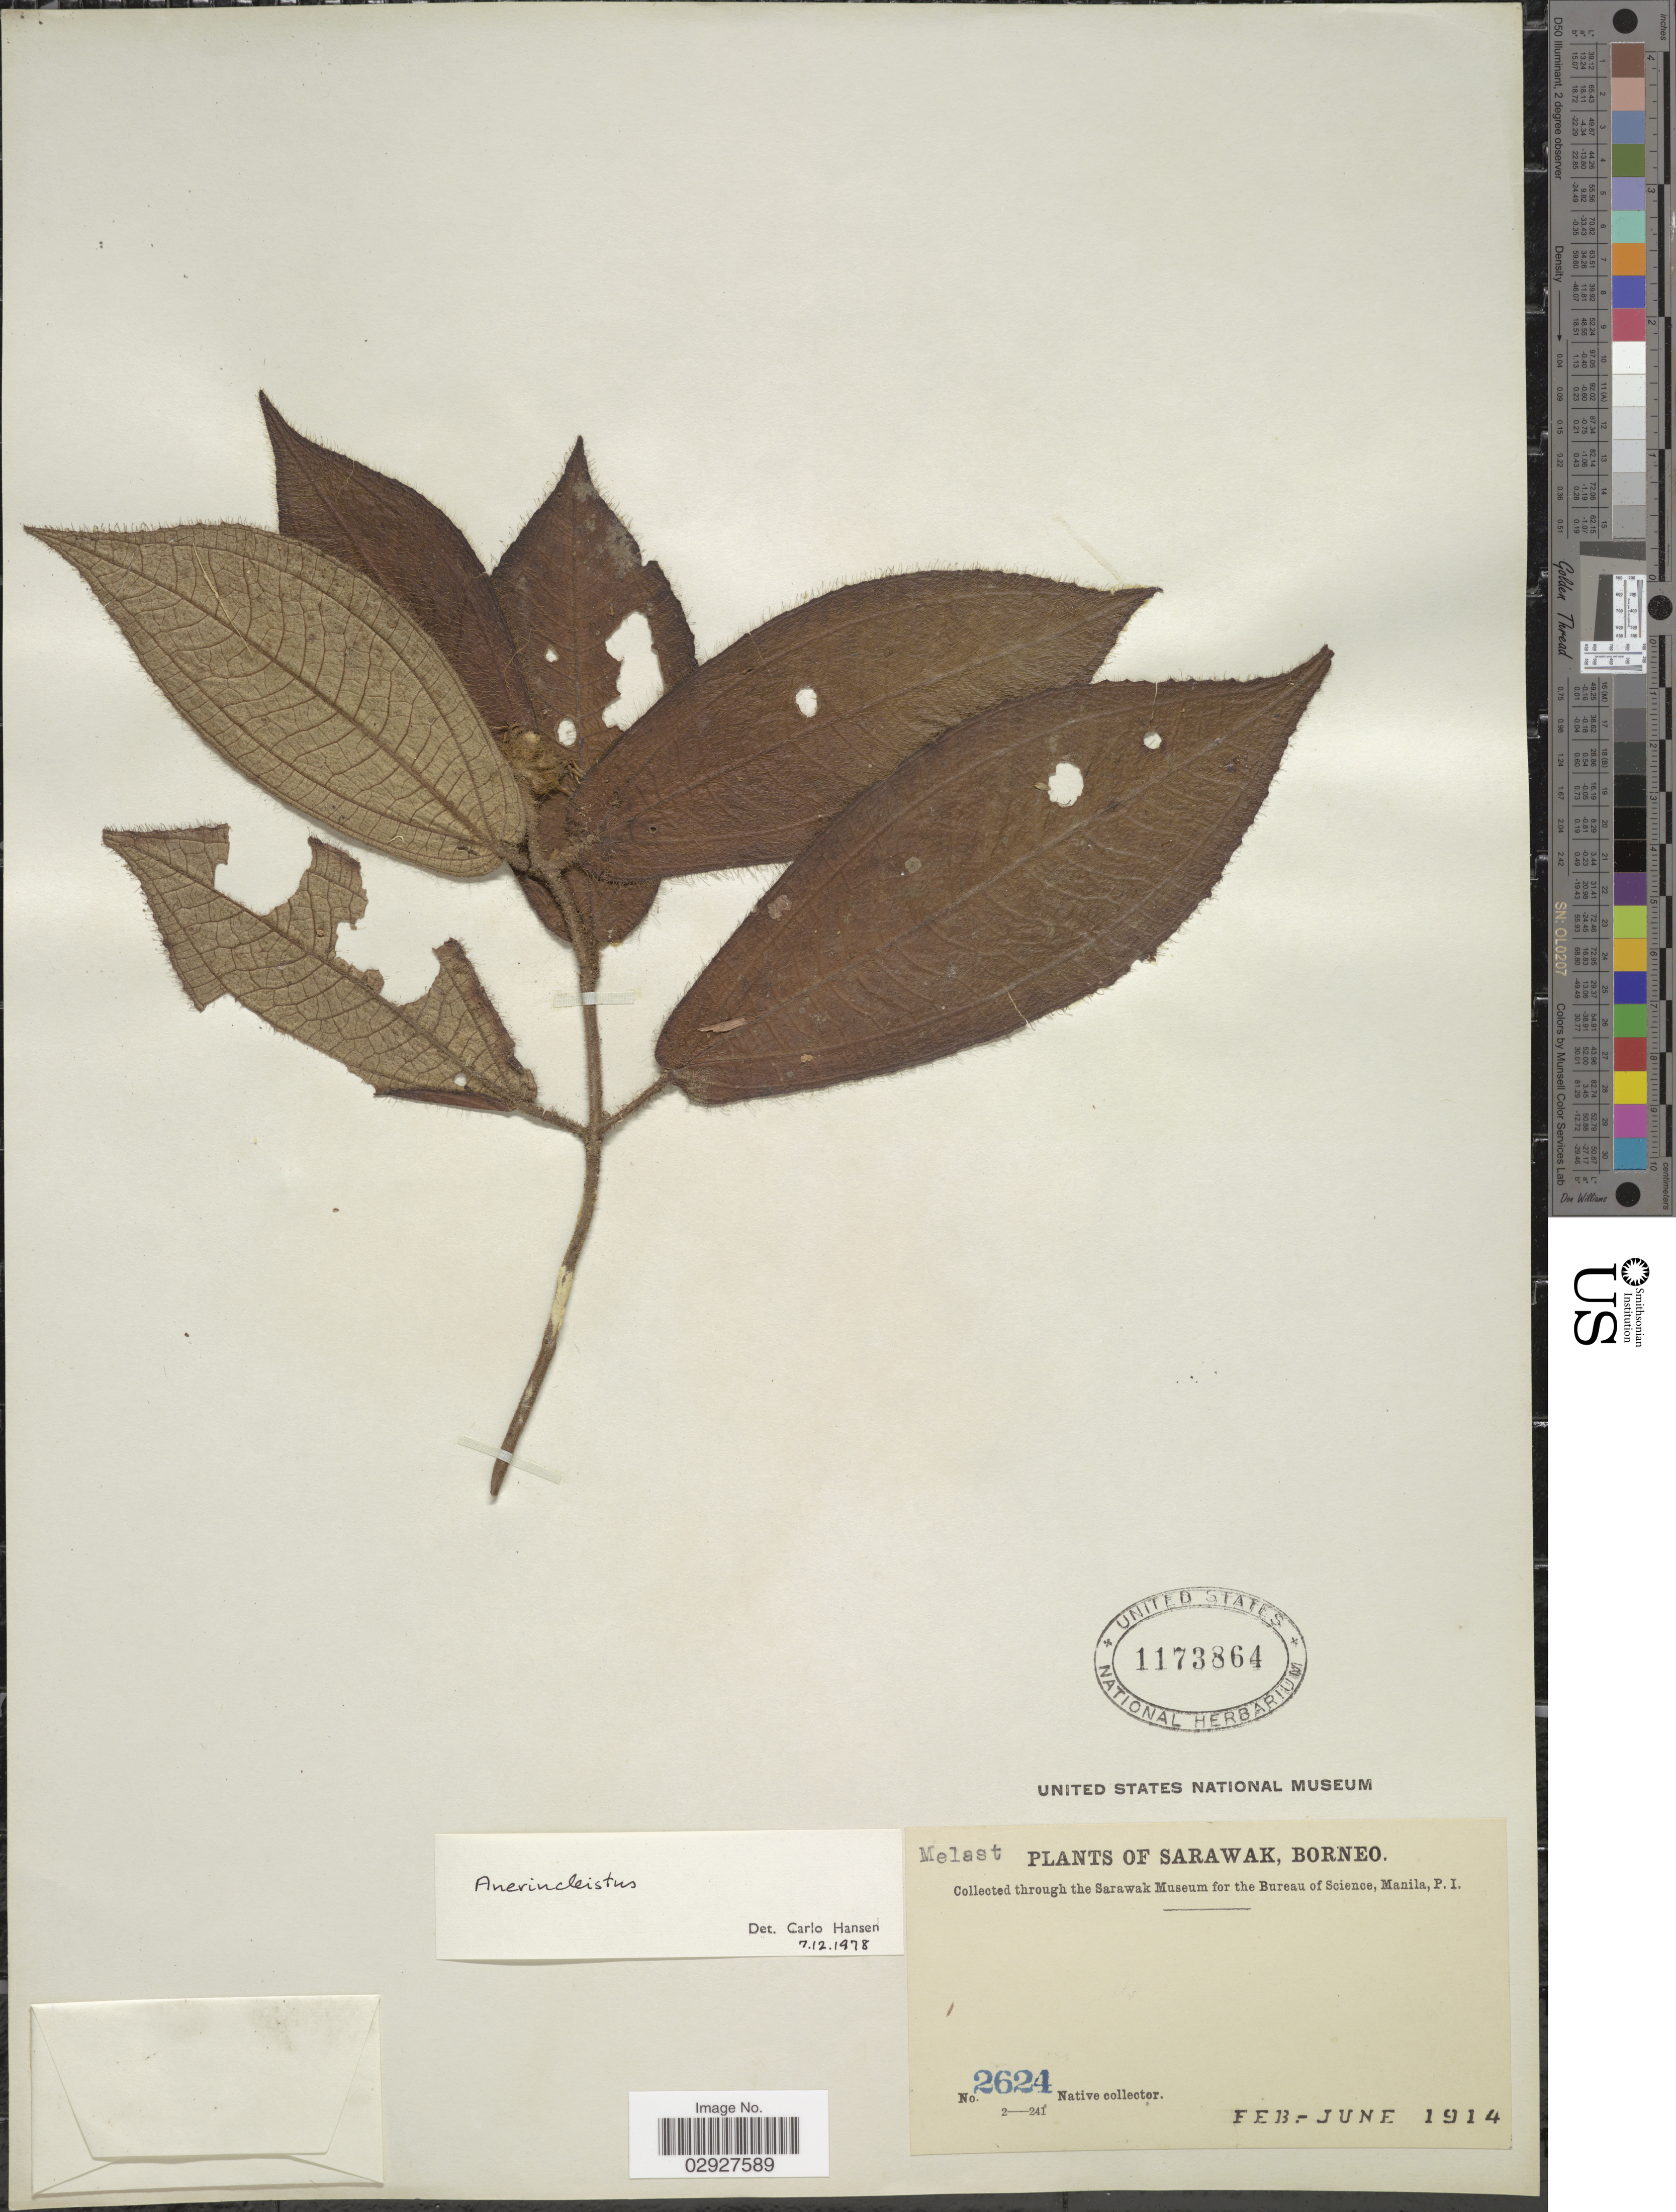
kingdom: Plantae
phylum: Tracheophyta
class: Magnoliopsida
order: Myrtales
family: Melastomataceae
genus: Anerincleistus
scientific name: Anerincleistus sp.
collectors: Native collector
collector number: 2624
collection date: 1914-02/1914-06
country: Malaysia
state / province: Sarawak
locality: Borneo.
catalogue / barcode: US 1173864